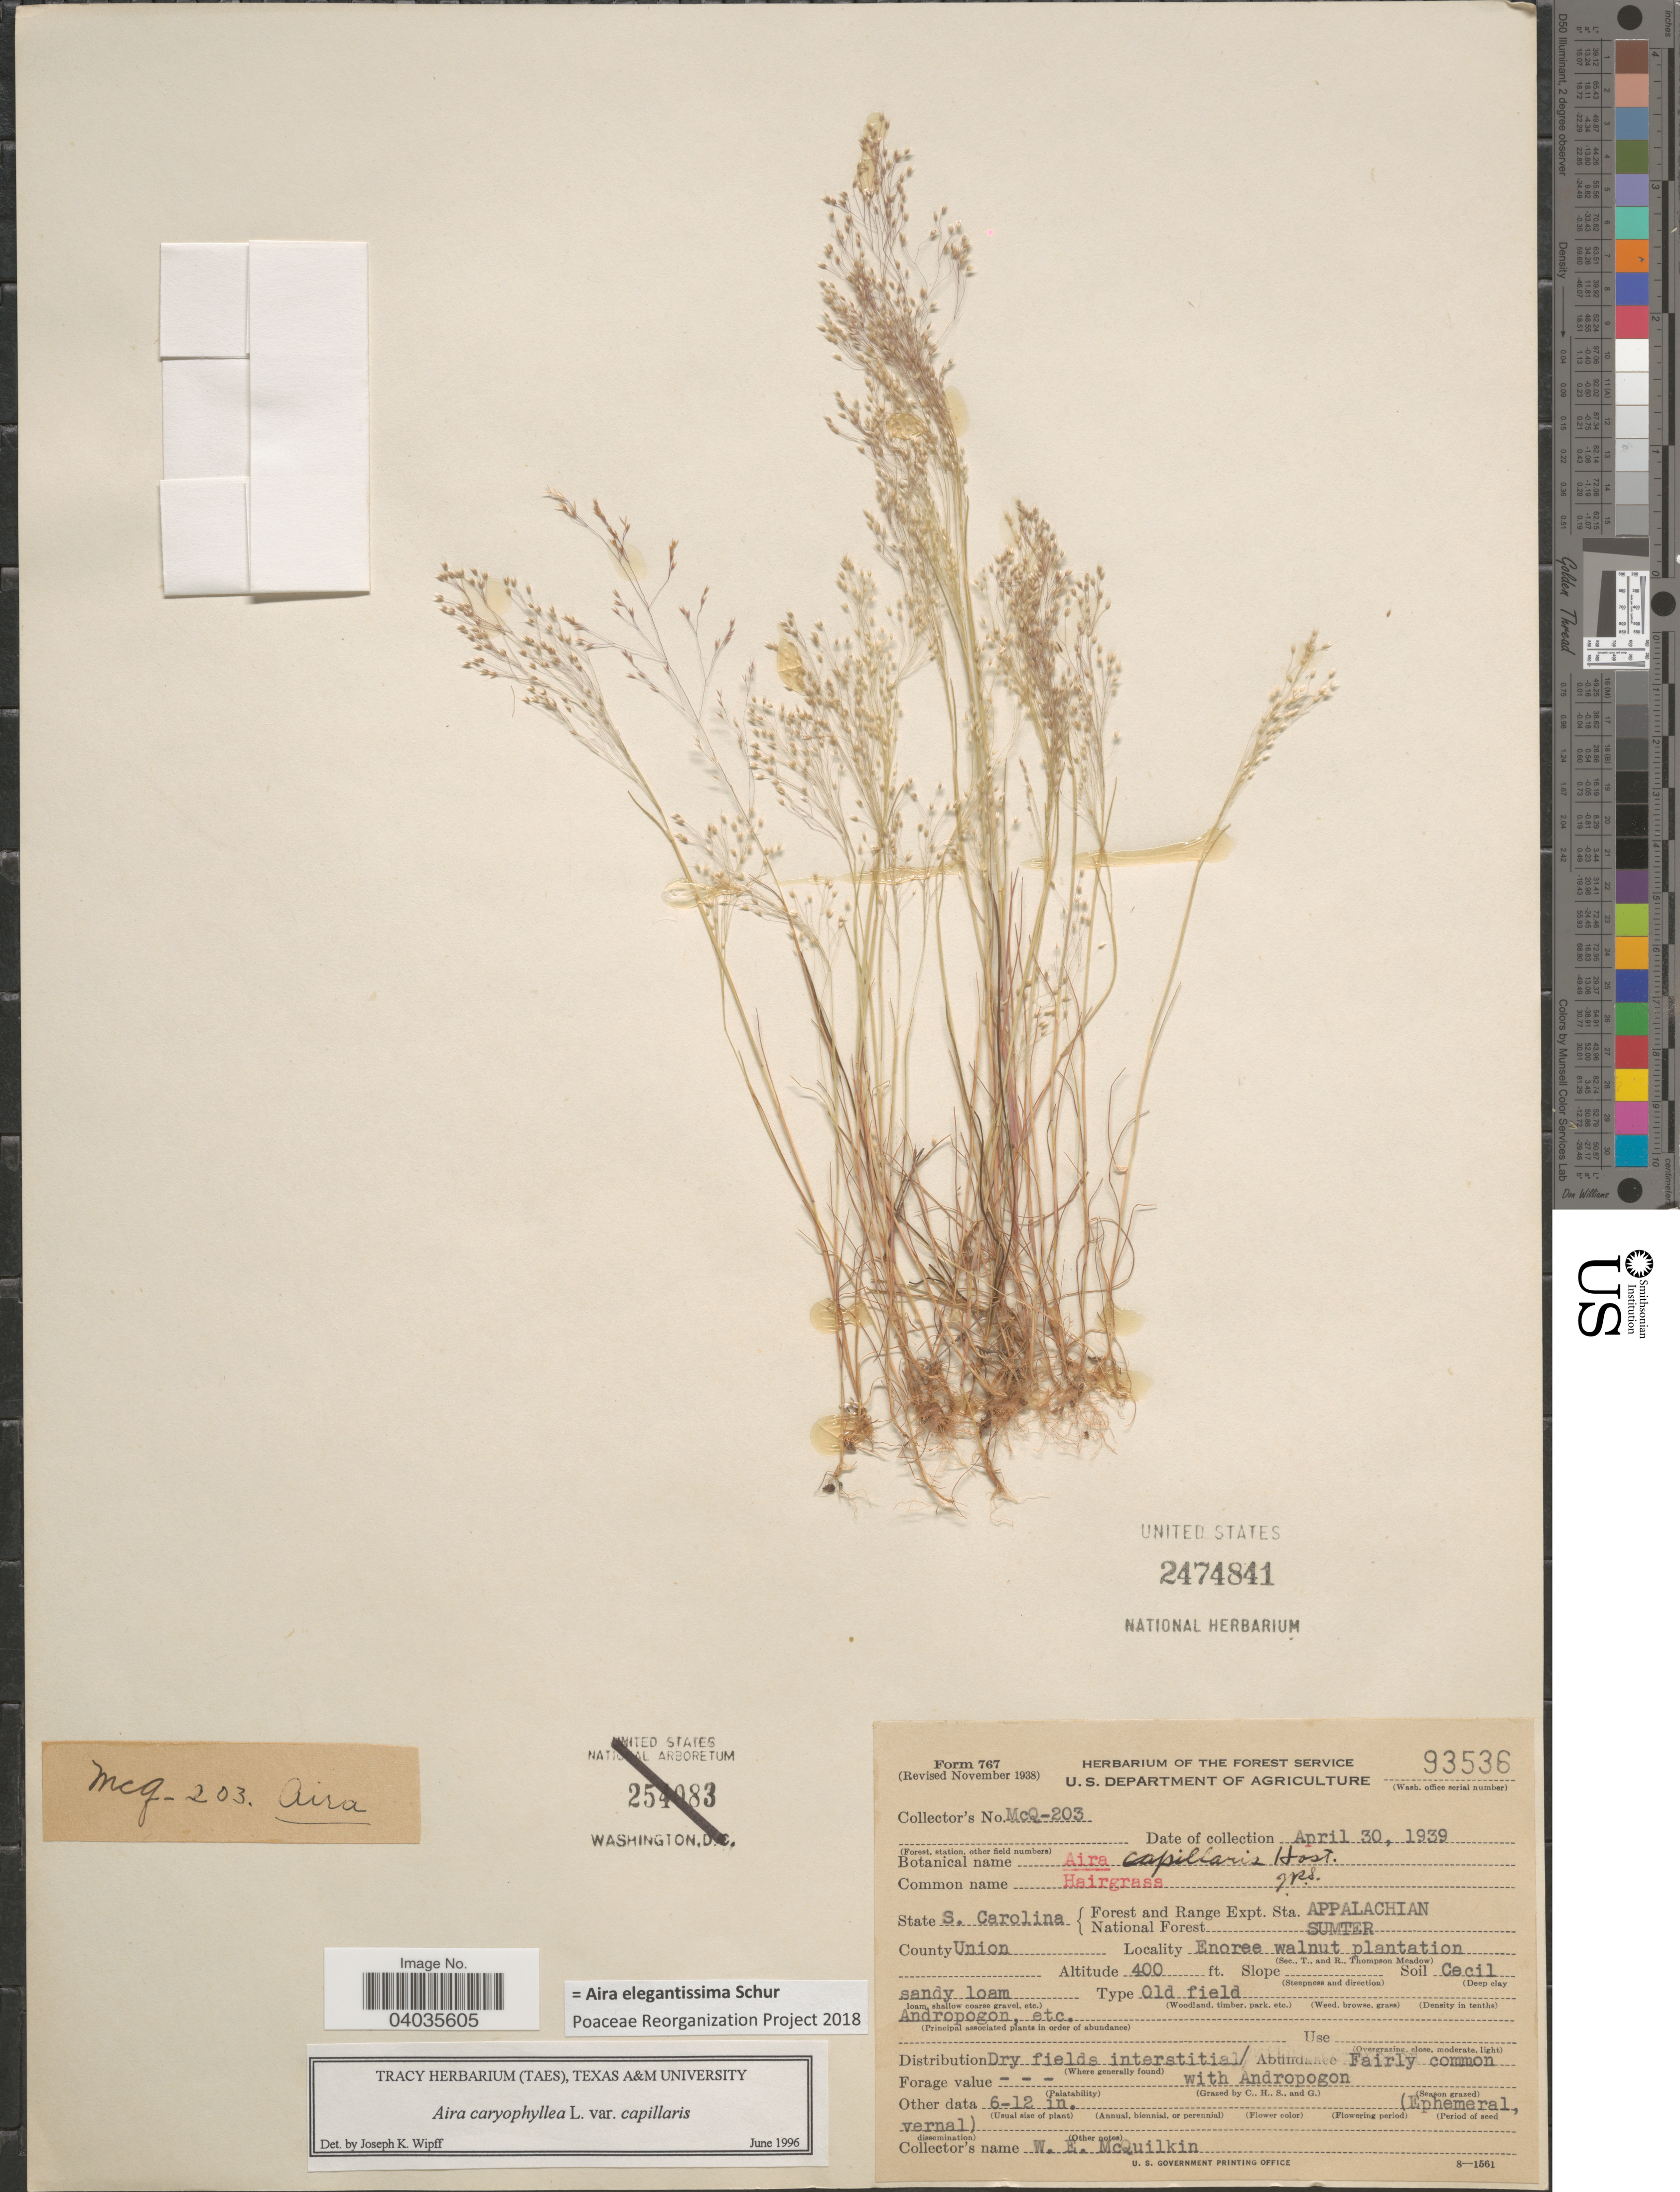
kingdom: Plantae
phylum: Tracheophyta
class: Liliopsida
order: Poales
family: Poaceae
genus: Aira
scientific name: Aira elegantissima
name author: Schur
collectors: W. McQuilkin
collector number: McQ-203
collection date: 1939-04-30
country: United States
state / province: South Carolina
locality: Forest and Range Expt. Sta. National Forest Appalachian Sumter. County Union. Enoree walnut plantation.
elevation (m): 122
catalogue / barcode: US 2474841